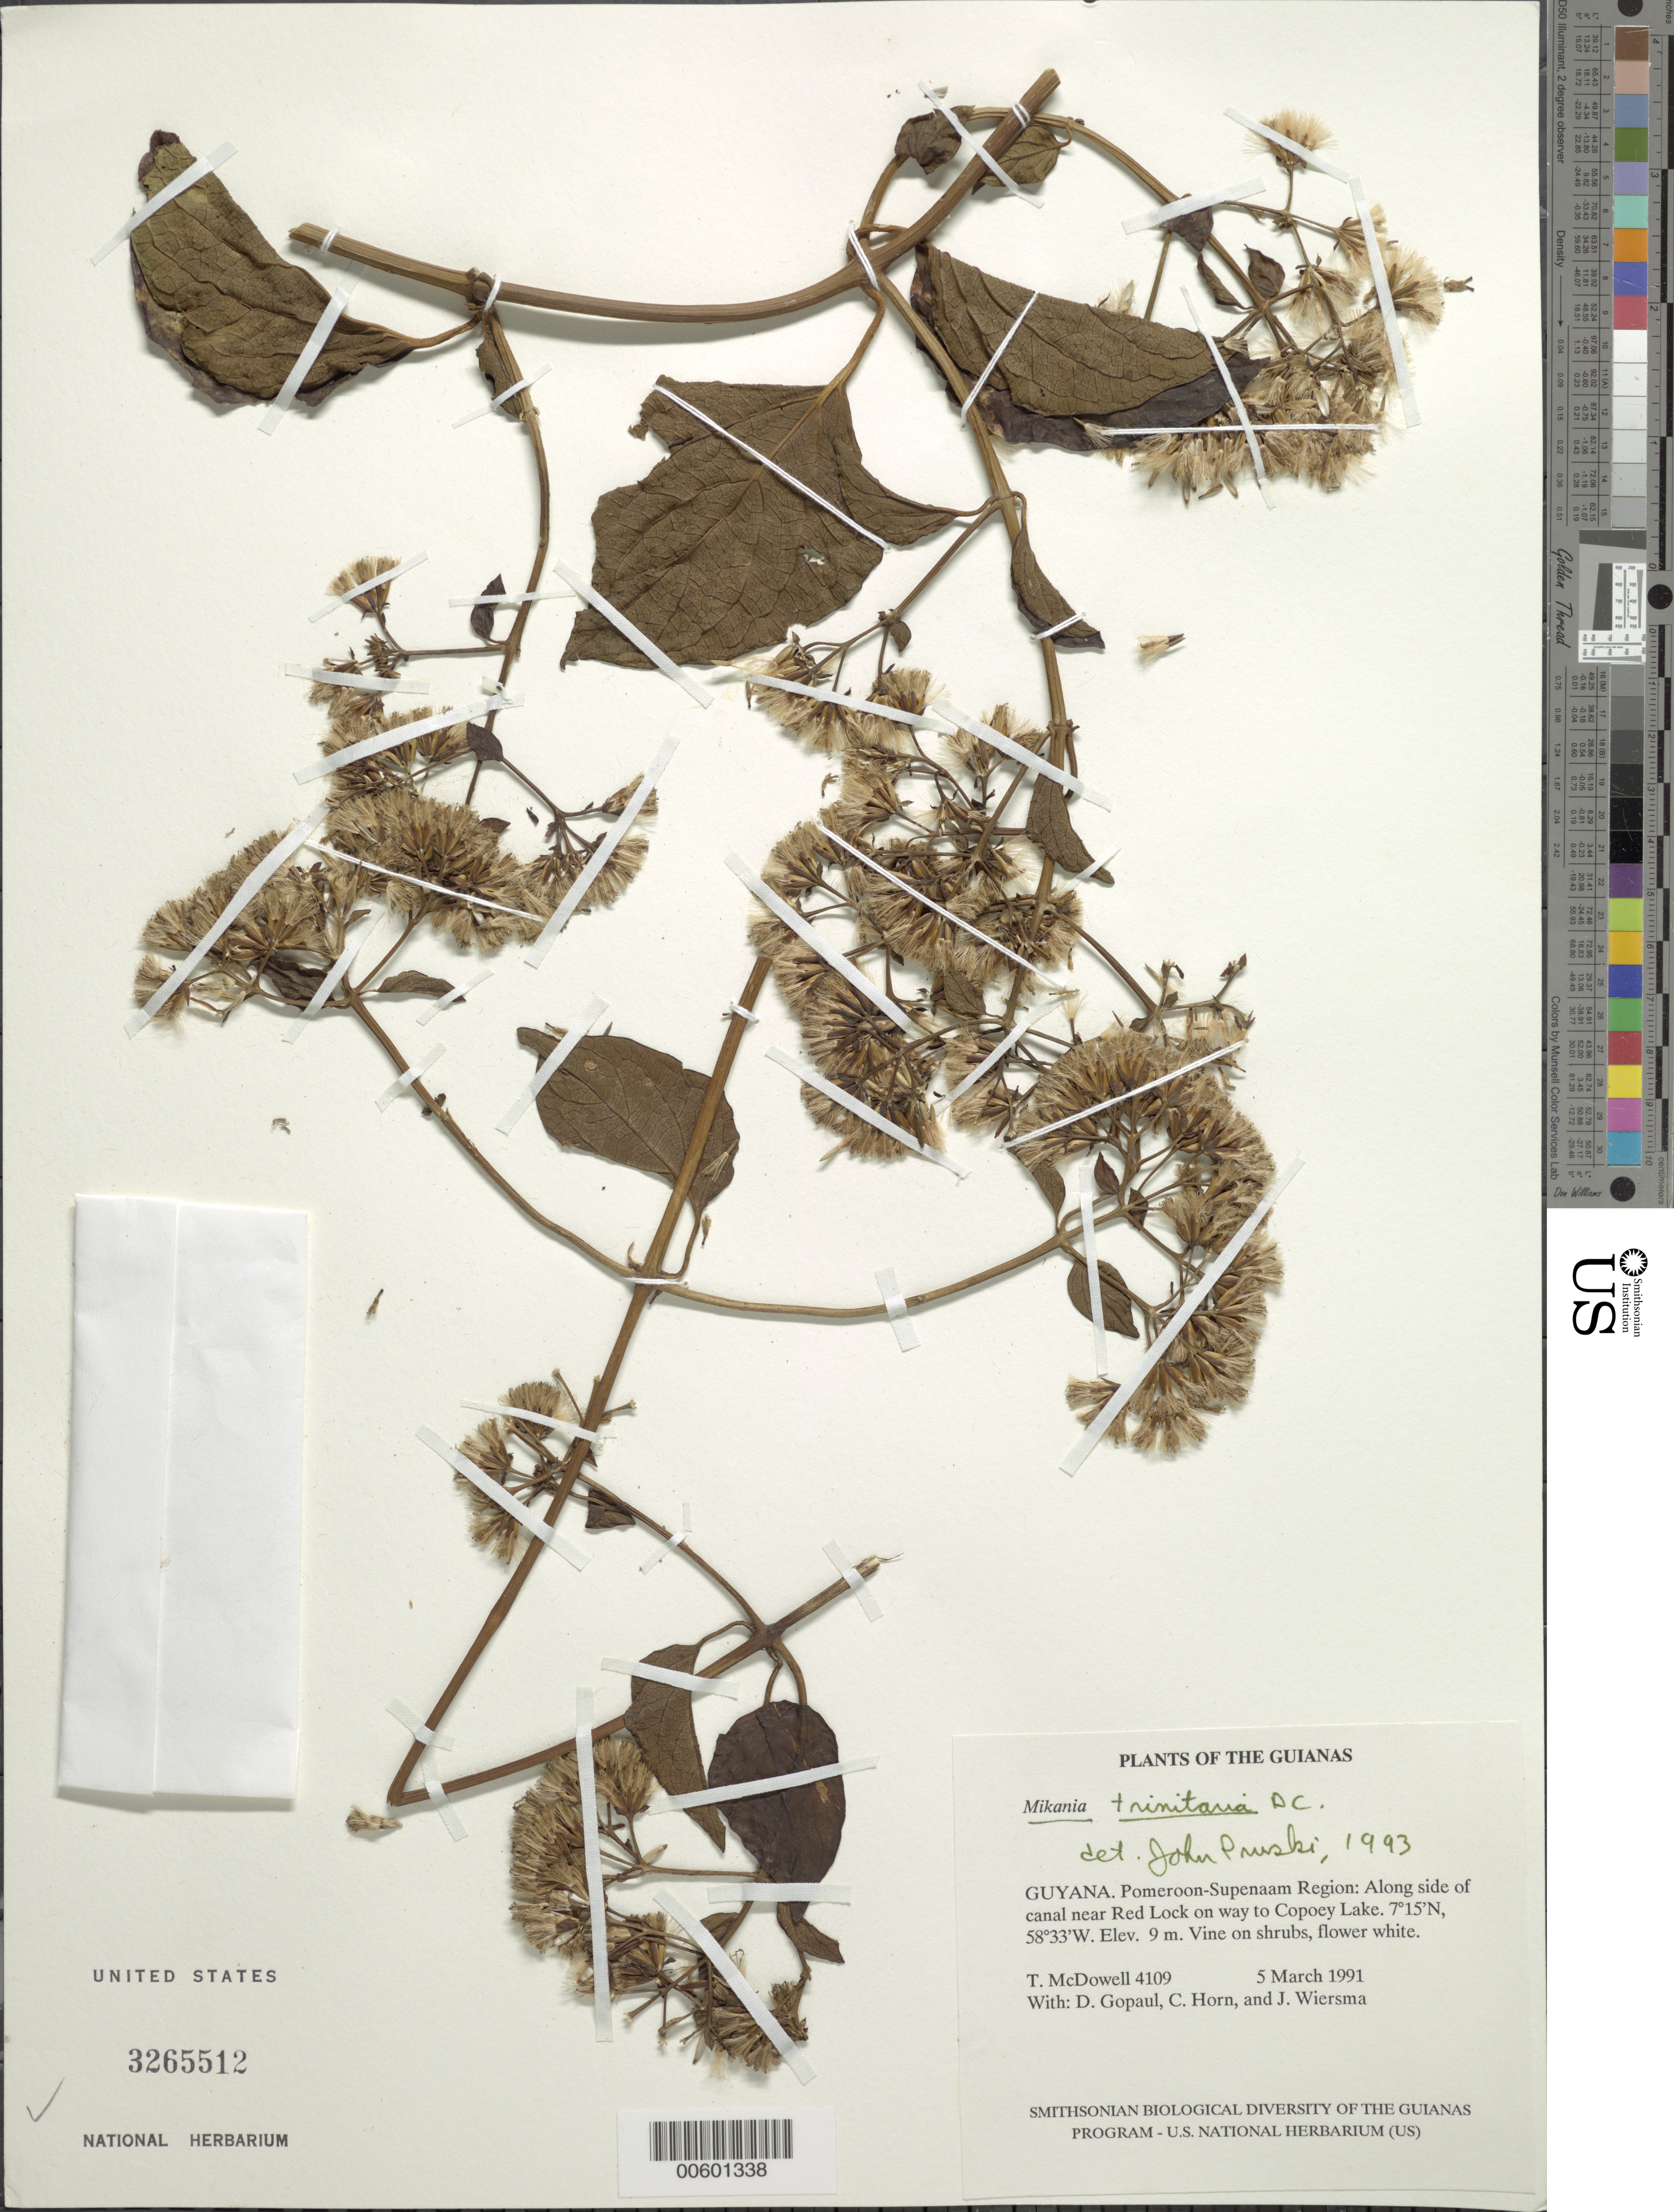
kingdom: Plantae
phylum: Tracheophyta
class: Magnoliopsida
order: Asterales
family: Asteraceae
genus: Mikania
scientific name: Mikania trinitaria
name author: DC.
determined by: Pruski, J. F.; Funk, V. A.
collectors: T. McDowell, D. Gopaul, C. N. Horn & J. H. Wiersema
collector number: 4109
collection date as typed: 5 March 1991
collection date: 1991-03-05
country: Guyana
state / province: Pomeroon-Supenaam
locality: Along side of canal near Red Lock on way to Copoey Lake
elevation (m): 9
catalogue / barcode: US 3265512